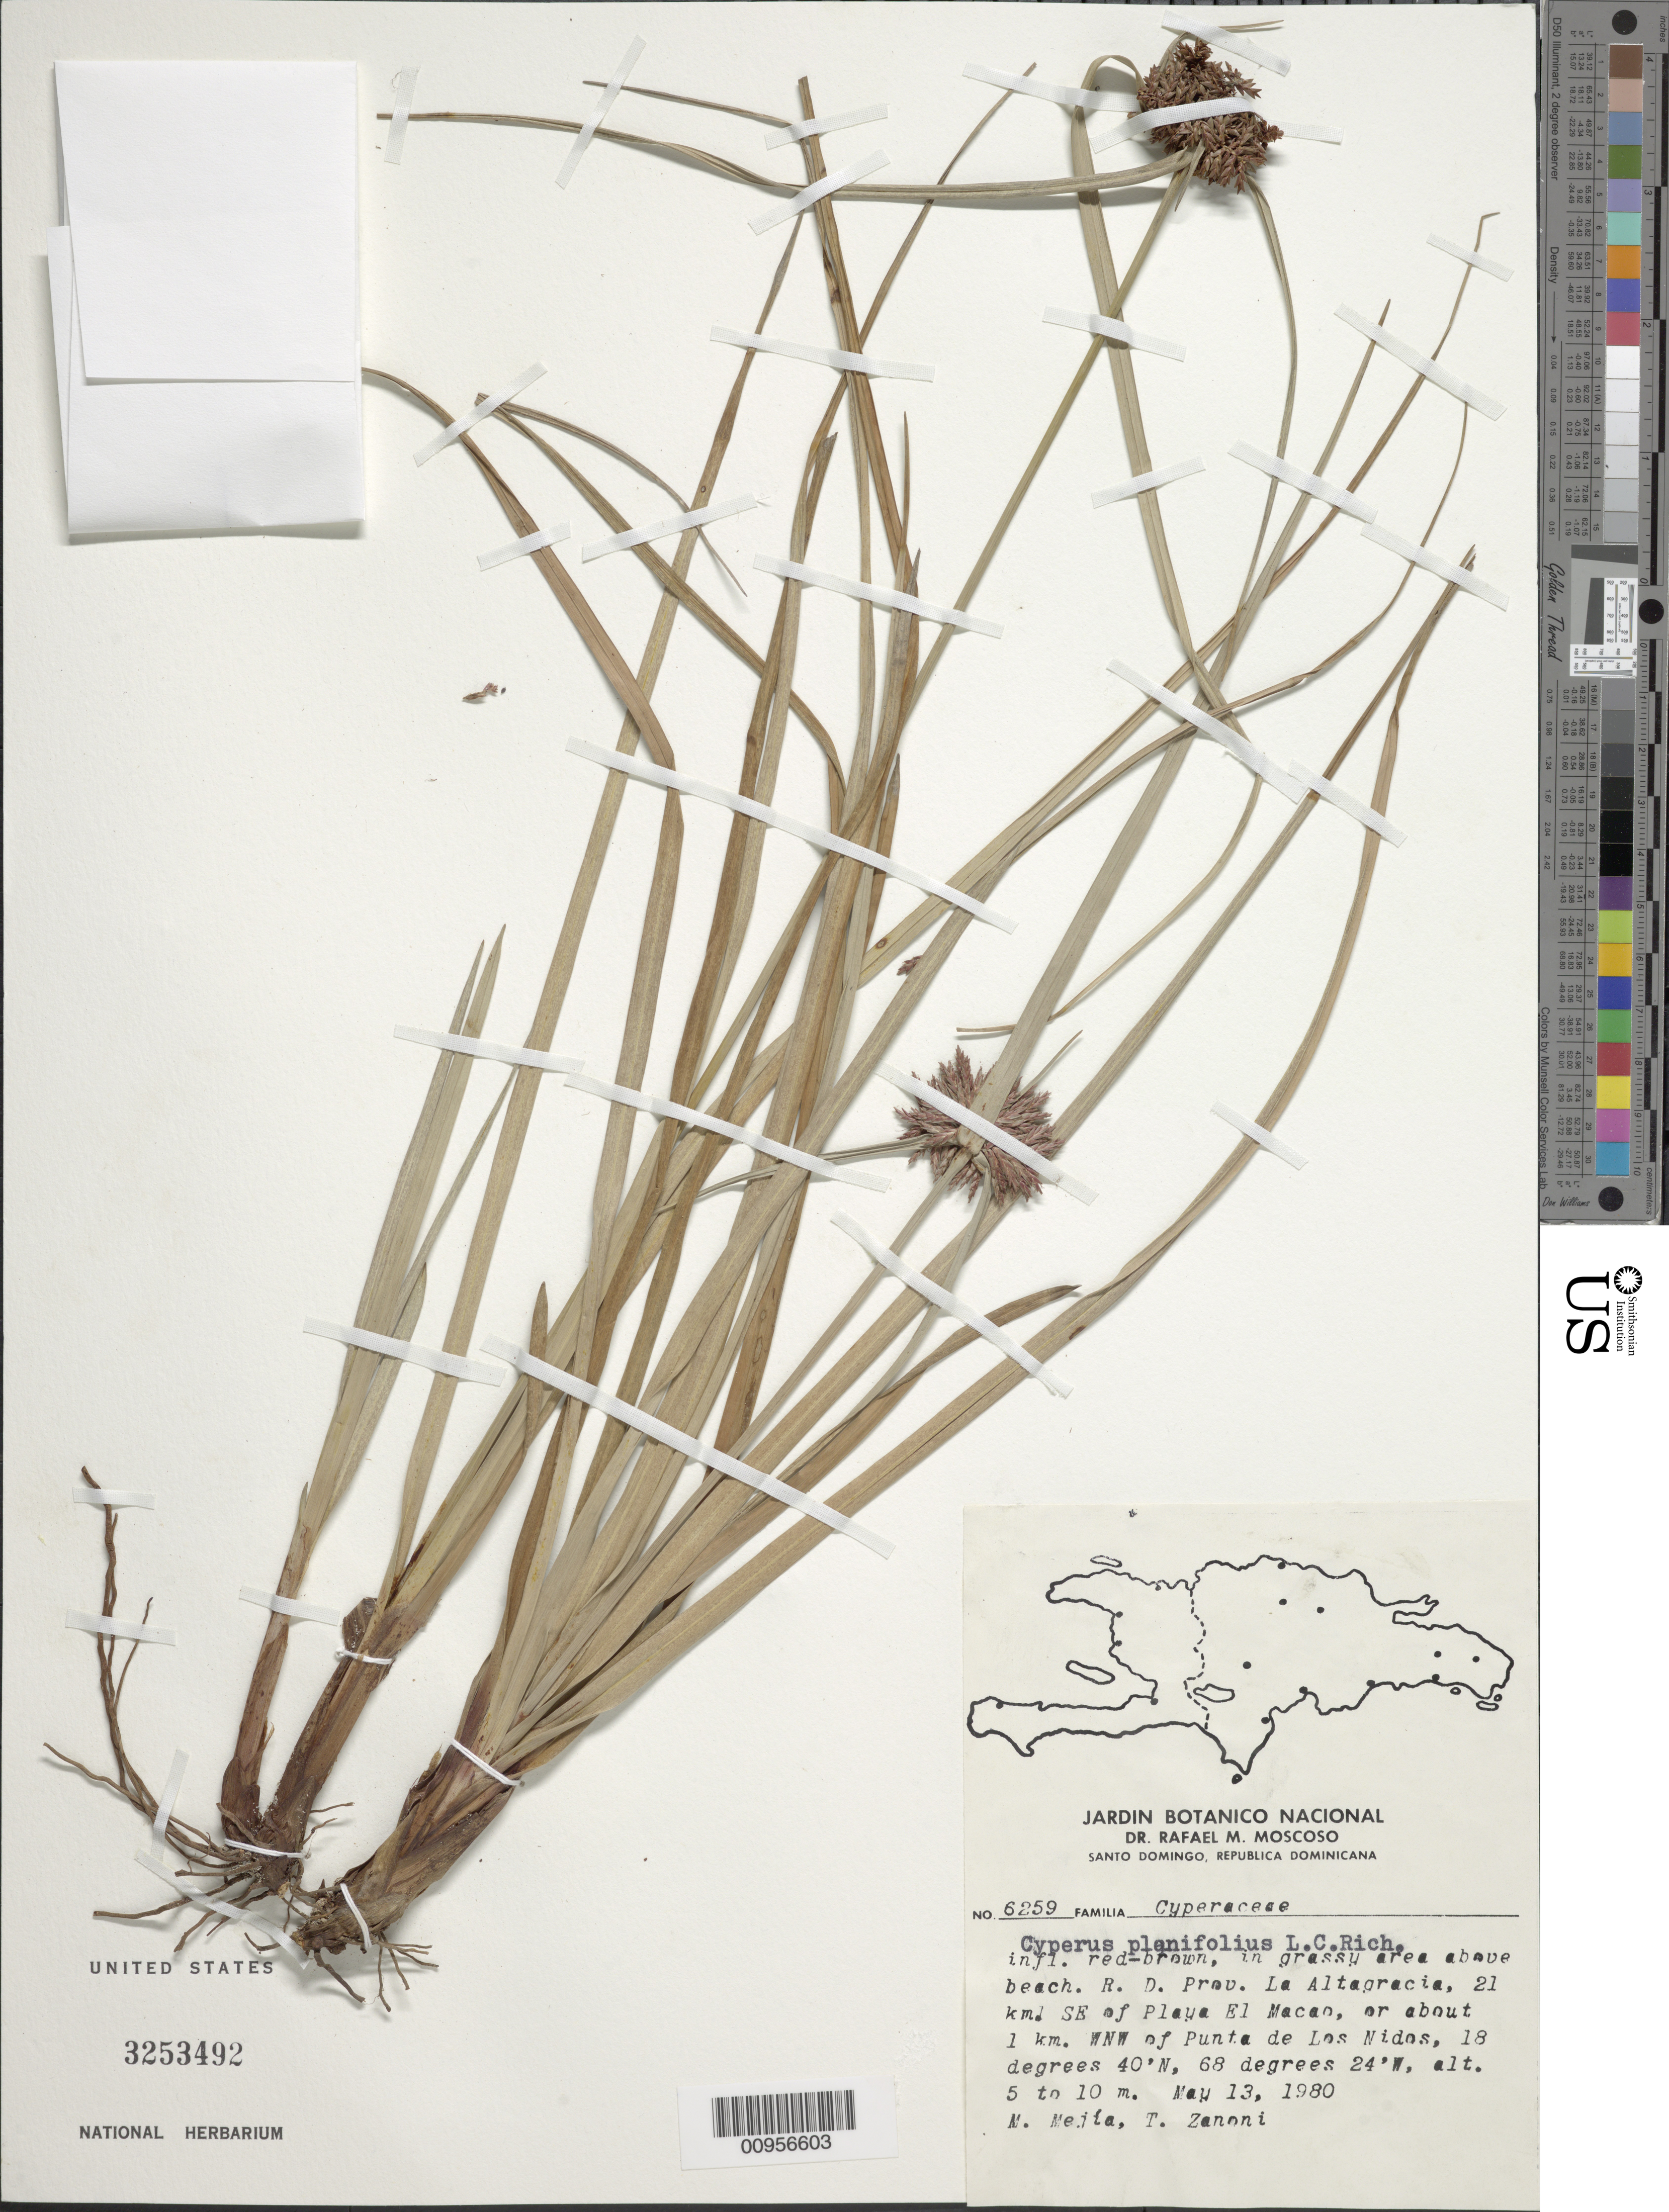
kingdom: Plantae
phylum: Tracheophyta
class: Liliopsida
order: Poales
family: Cyperaceae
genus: Cyperus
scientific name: Cyperus planifolius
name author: Rich.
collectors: M. Mejia & T. A. Zanoni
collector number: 6259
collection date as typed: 13 May 1980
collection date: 1980-05-13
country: Dominican Republic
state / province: La Altagracia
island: Hispaniola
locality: Above beach, 21 kms SE of Playa El Macao, or about 1 km WNW of Punta de Los Nidos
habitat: In grassy area above beach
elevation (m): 5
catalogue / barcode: US 3253492